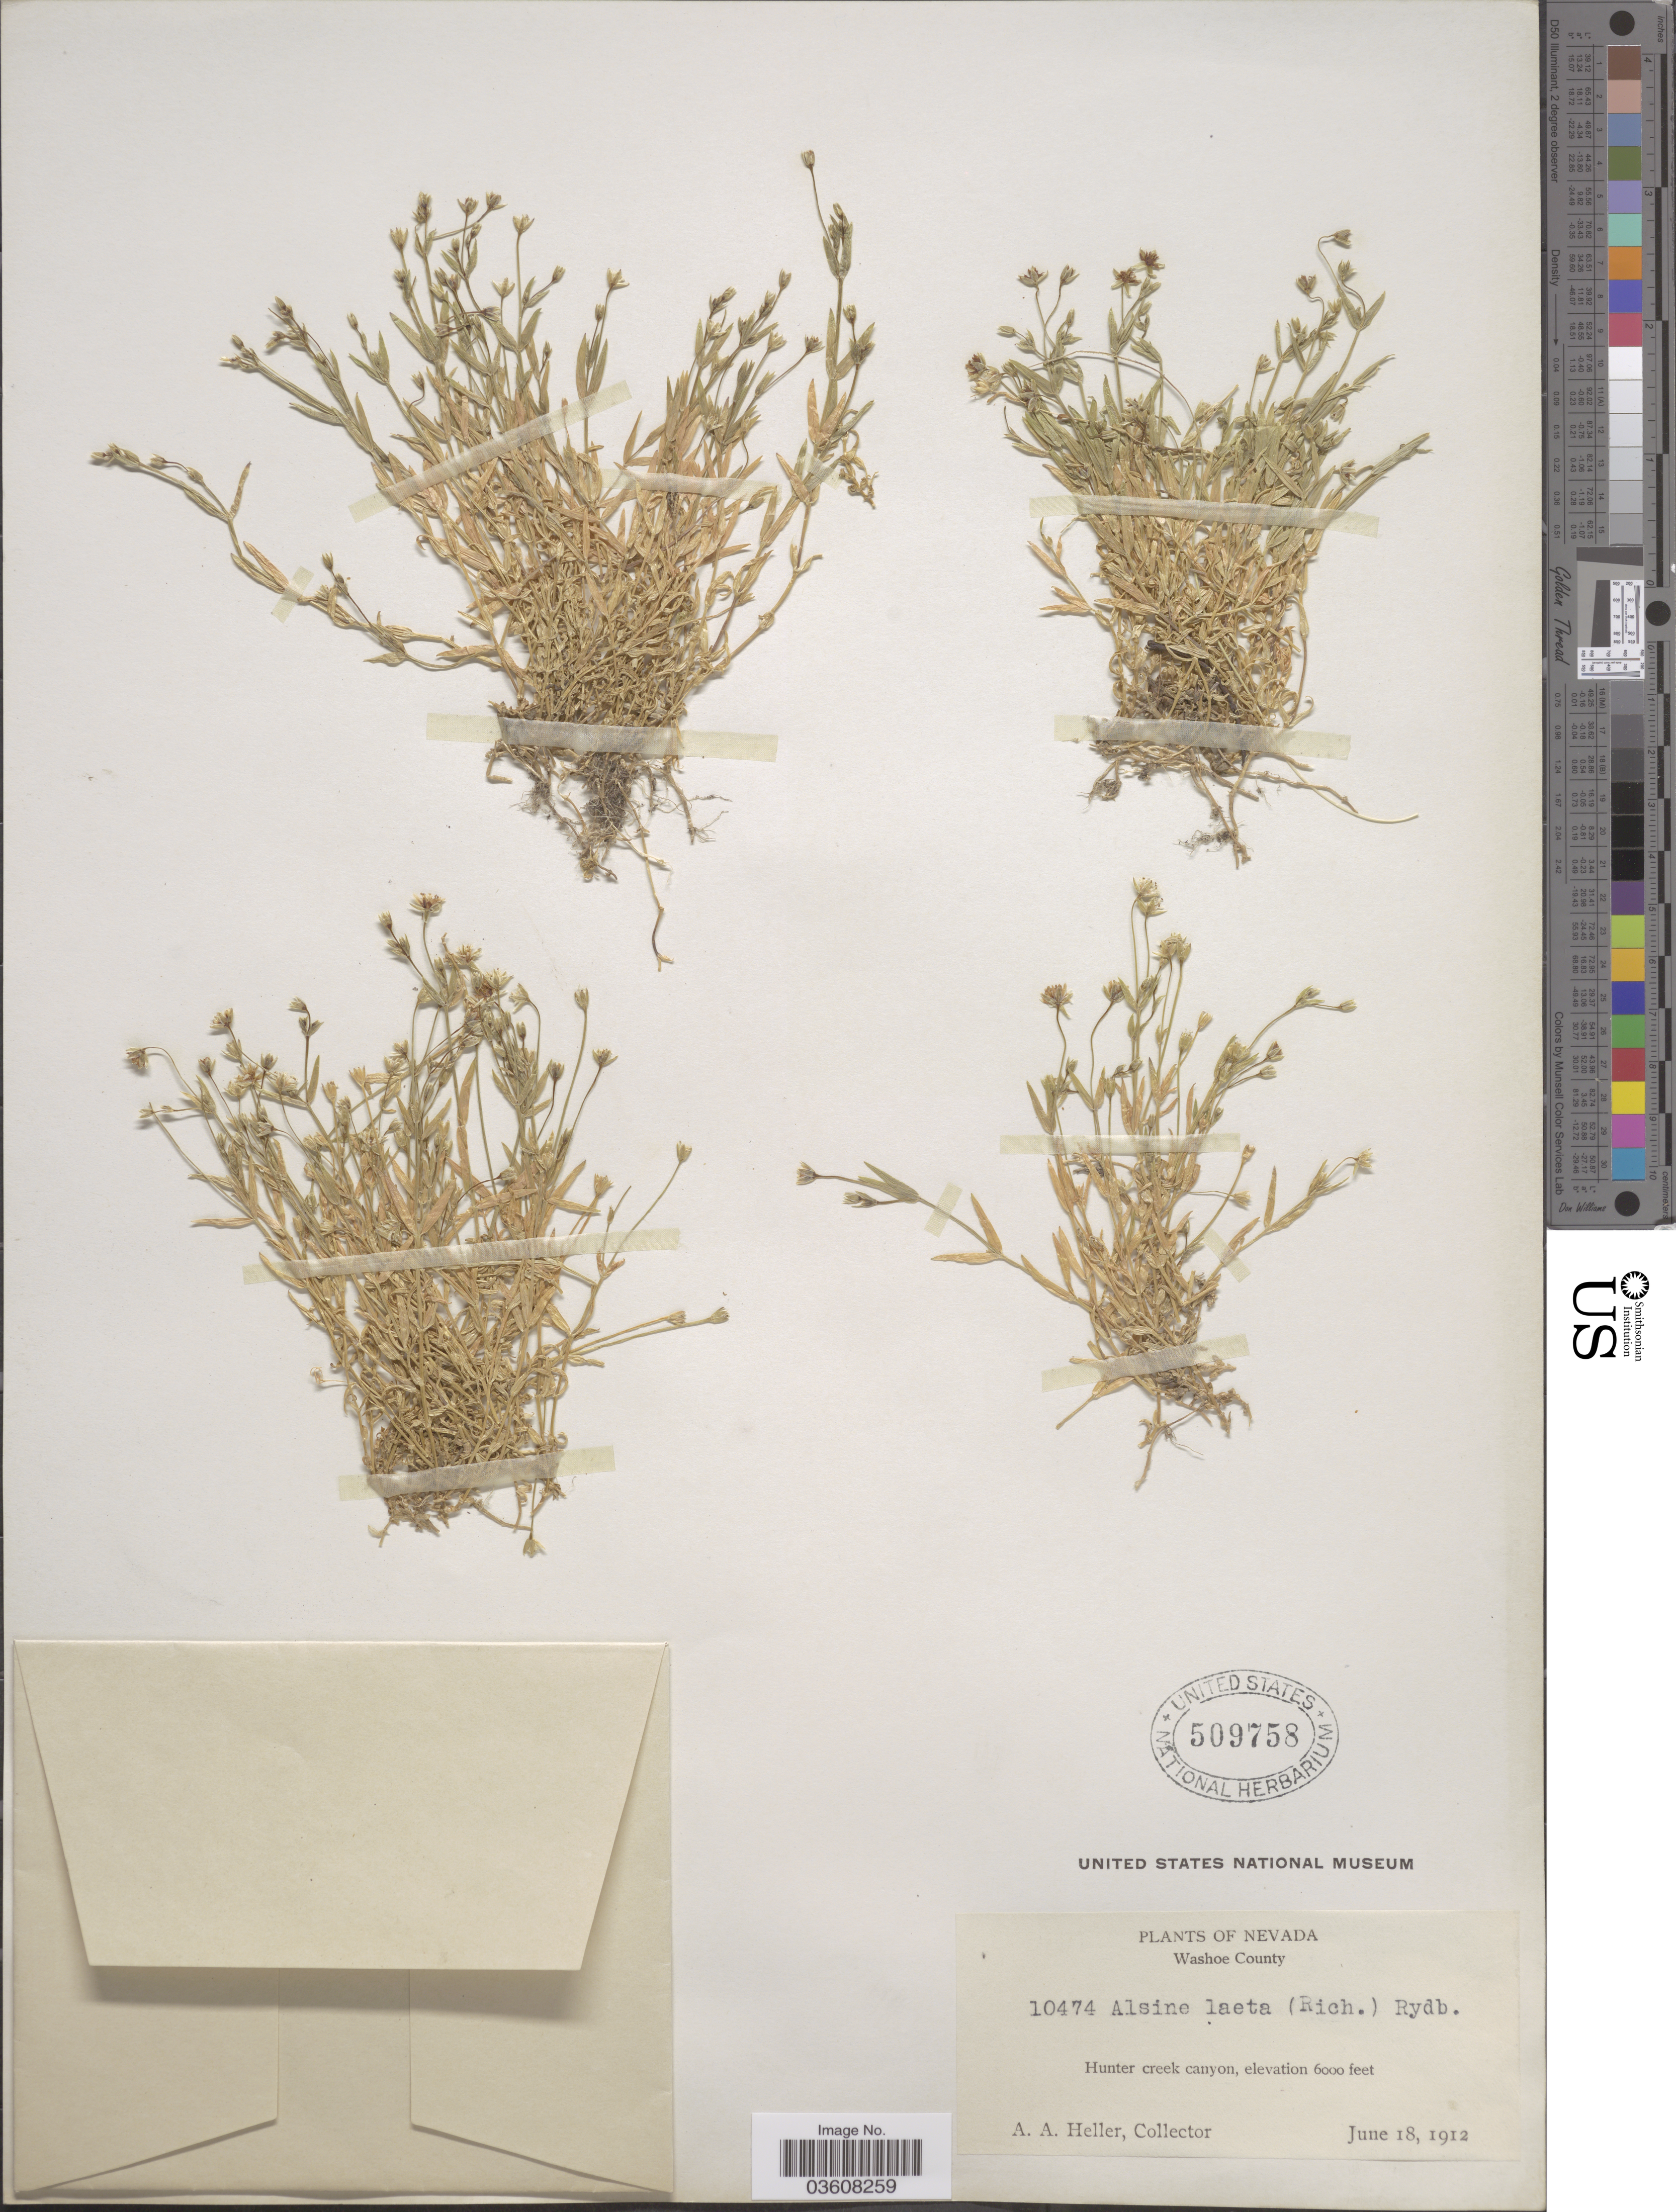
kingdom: Plantae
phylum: Tracheophyta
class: Magnoliopsida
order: Caryophyllales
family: Caryophyllaceae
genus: Stellaria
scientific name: Stellaria laeta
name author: Richards.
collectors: A. A. Heller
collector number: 10474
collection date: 1912-06-18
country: United States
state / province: Nevada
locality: Washoe County. Hunter creek canyon.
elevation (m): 1829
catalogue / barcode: US 509758